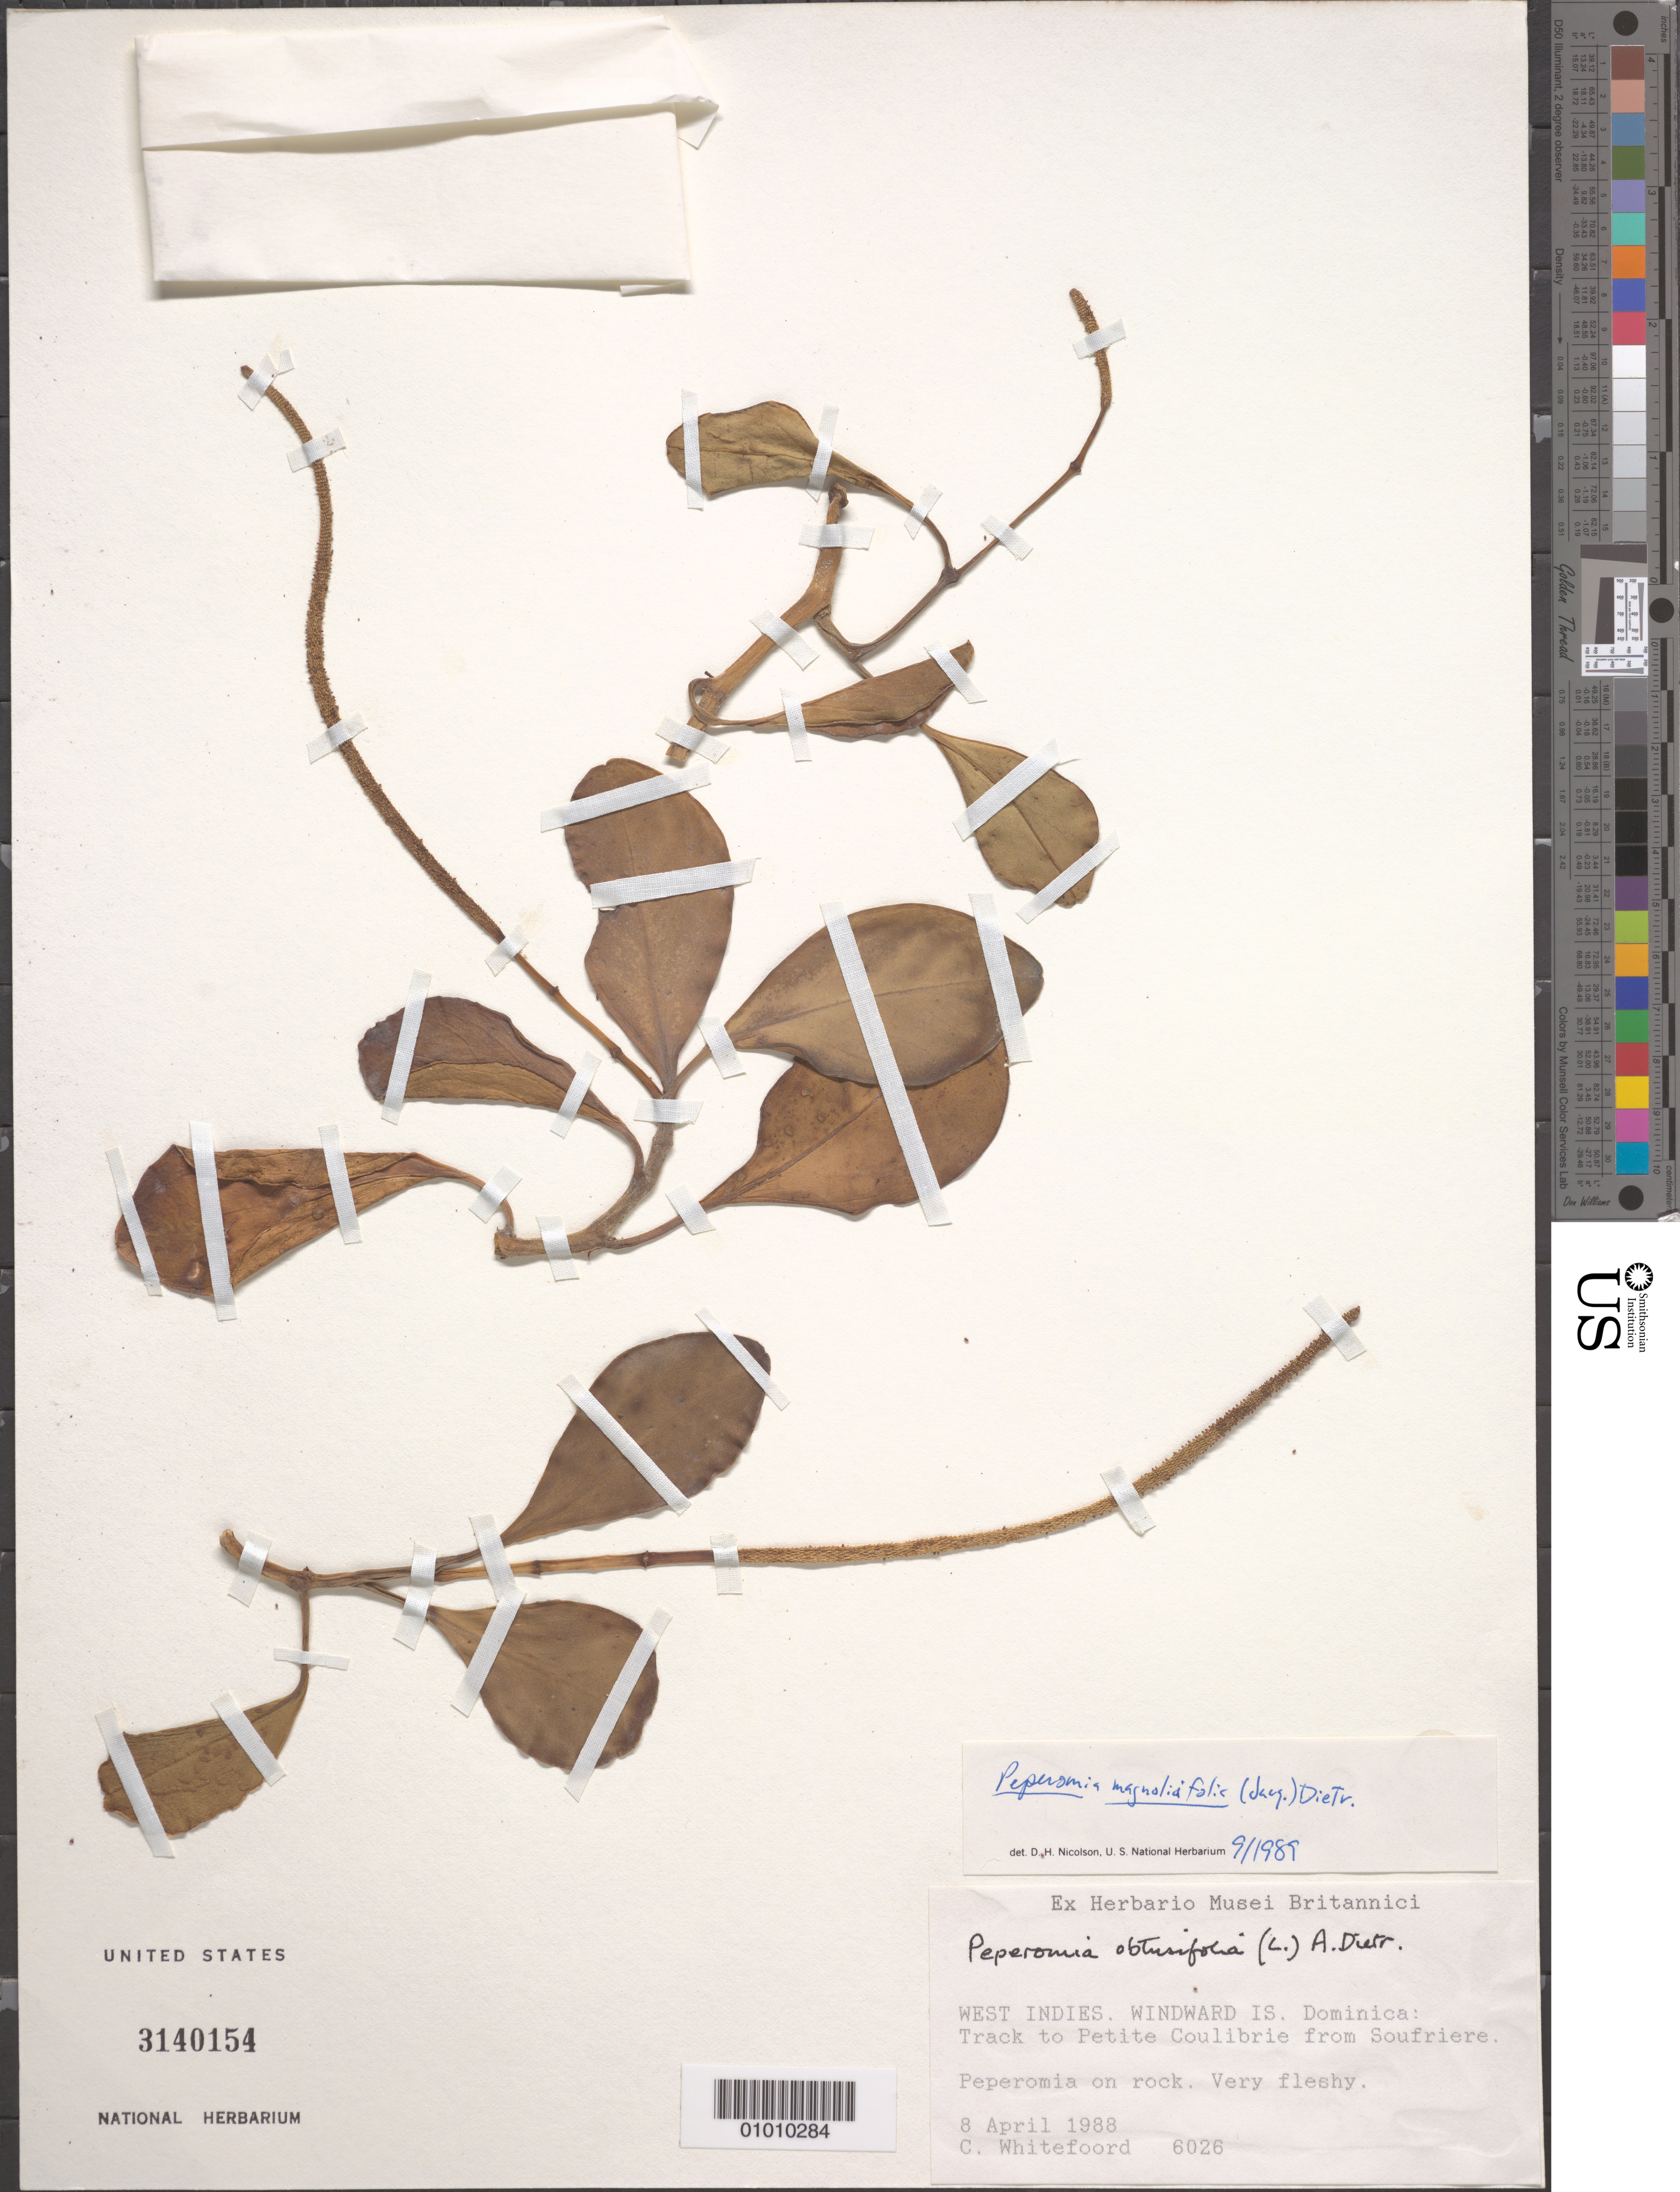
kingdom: Plantae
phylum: Tracheophyta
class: Magnoliopsida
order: Piperales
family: Piperaceae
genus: Peperomia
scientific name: Peperomia magnoliifolia var. magnoliifolia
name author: (Jacq.) A. Dietr.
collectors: C. Whitefoord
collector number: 6026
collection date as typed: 08 Apr 1988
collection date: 1988-04-08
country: Dominica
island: Dominica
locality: West Indies. Winward IS.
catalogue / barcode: US 3140154